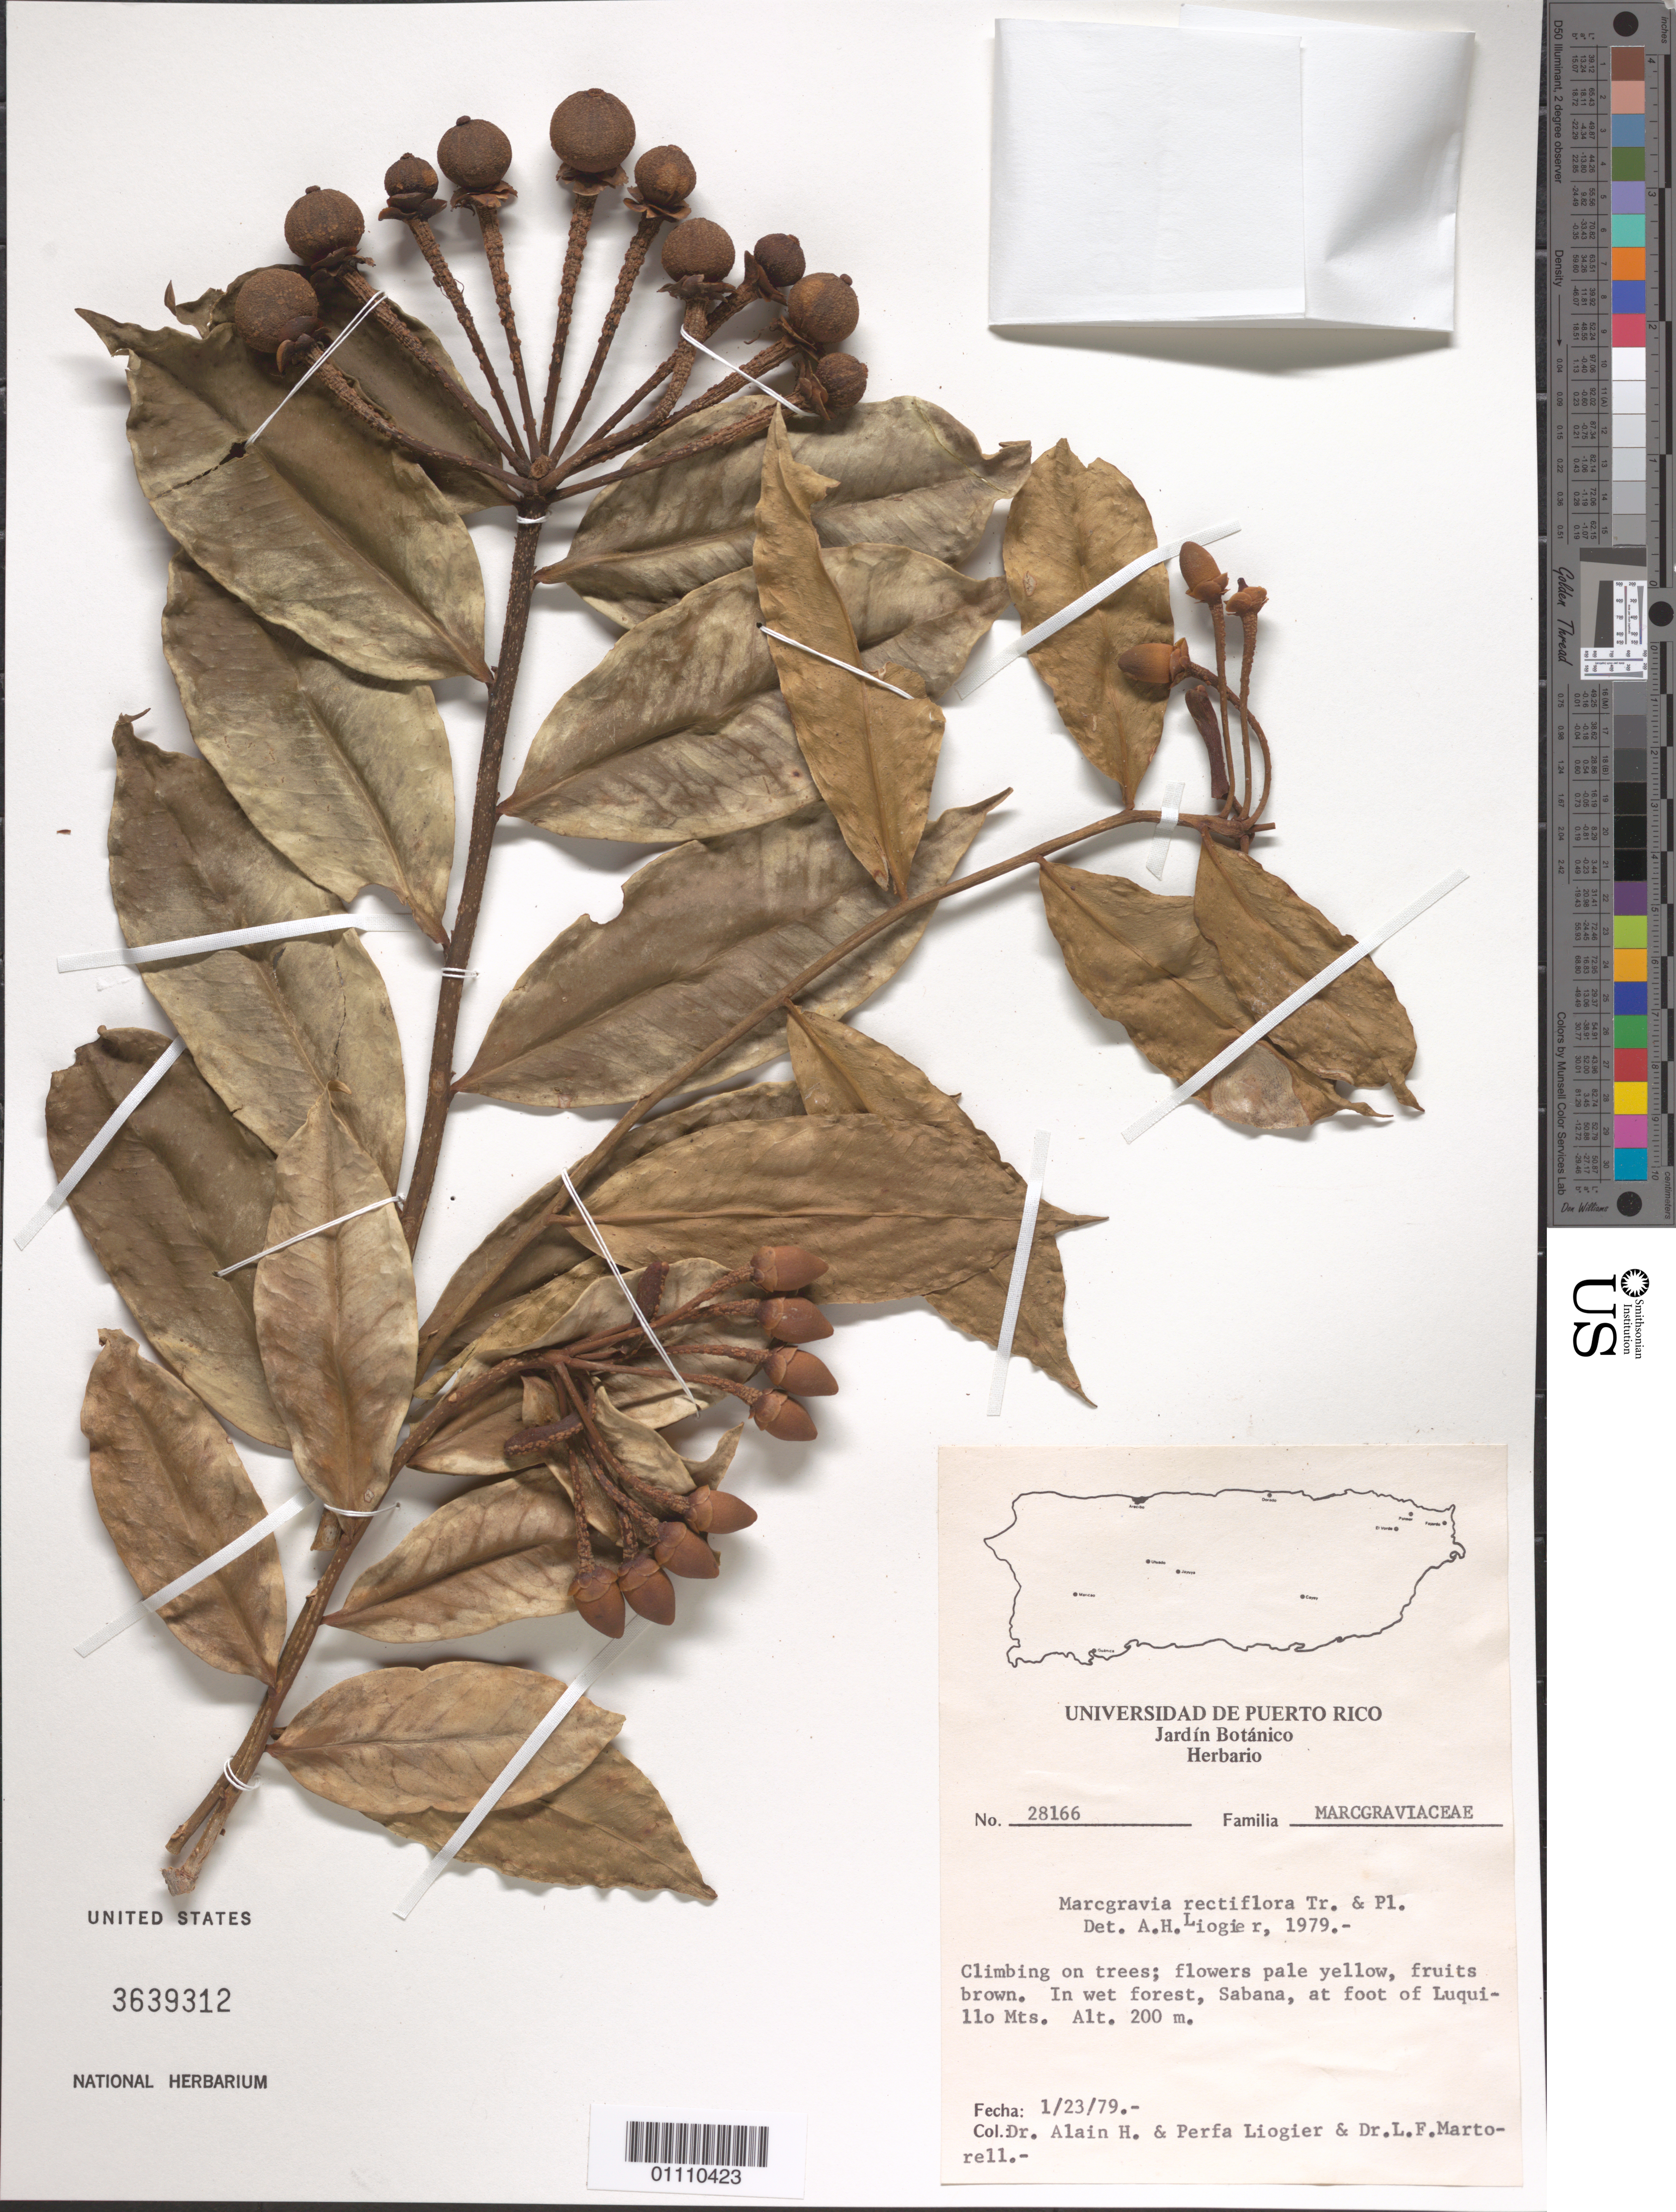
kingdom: Plantae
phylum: Tracheophyta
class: Magnoliopsida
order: Ericales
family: Marcgraviaceae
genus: Marcgravia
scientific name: Marcgravia rectiflora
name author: Triana & Planch.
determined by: Liogier, Alain H.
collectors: A. H. Liogier, M. P. Liogier & L. Martorell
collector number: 28166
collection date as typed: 23 Jan 1979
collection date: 1979-01-23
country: Puerto Rico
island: Puerto Rico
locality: Luquillo Mts.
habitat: In wet forest, Sabana, at foot or mountains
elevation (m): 200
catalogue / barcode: US 3693312